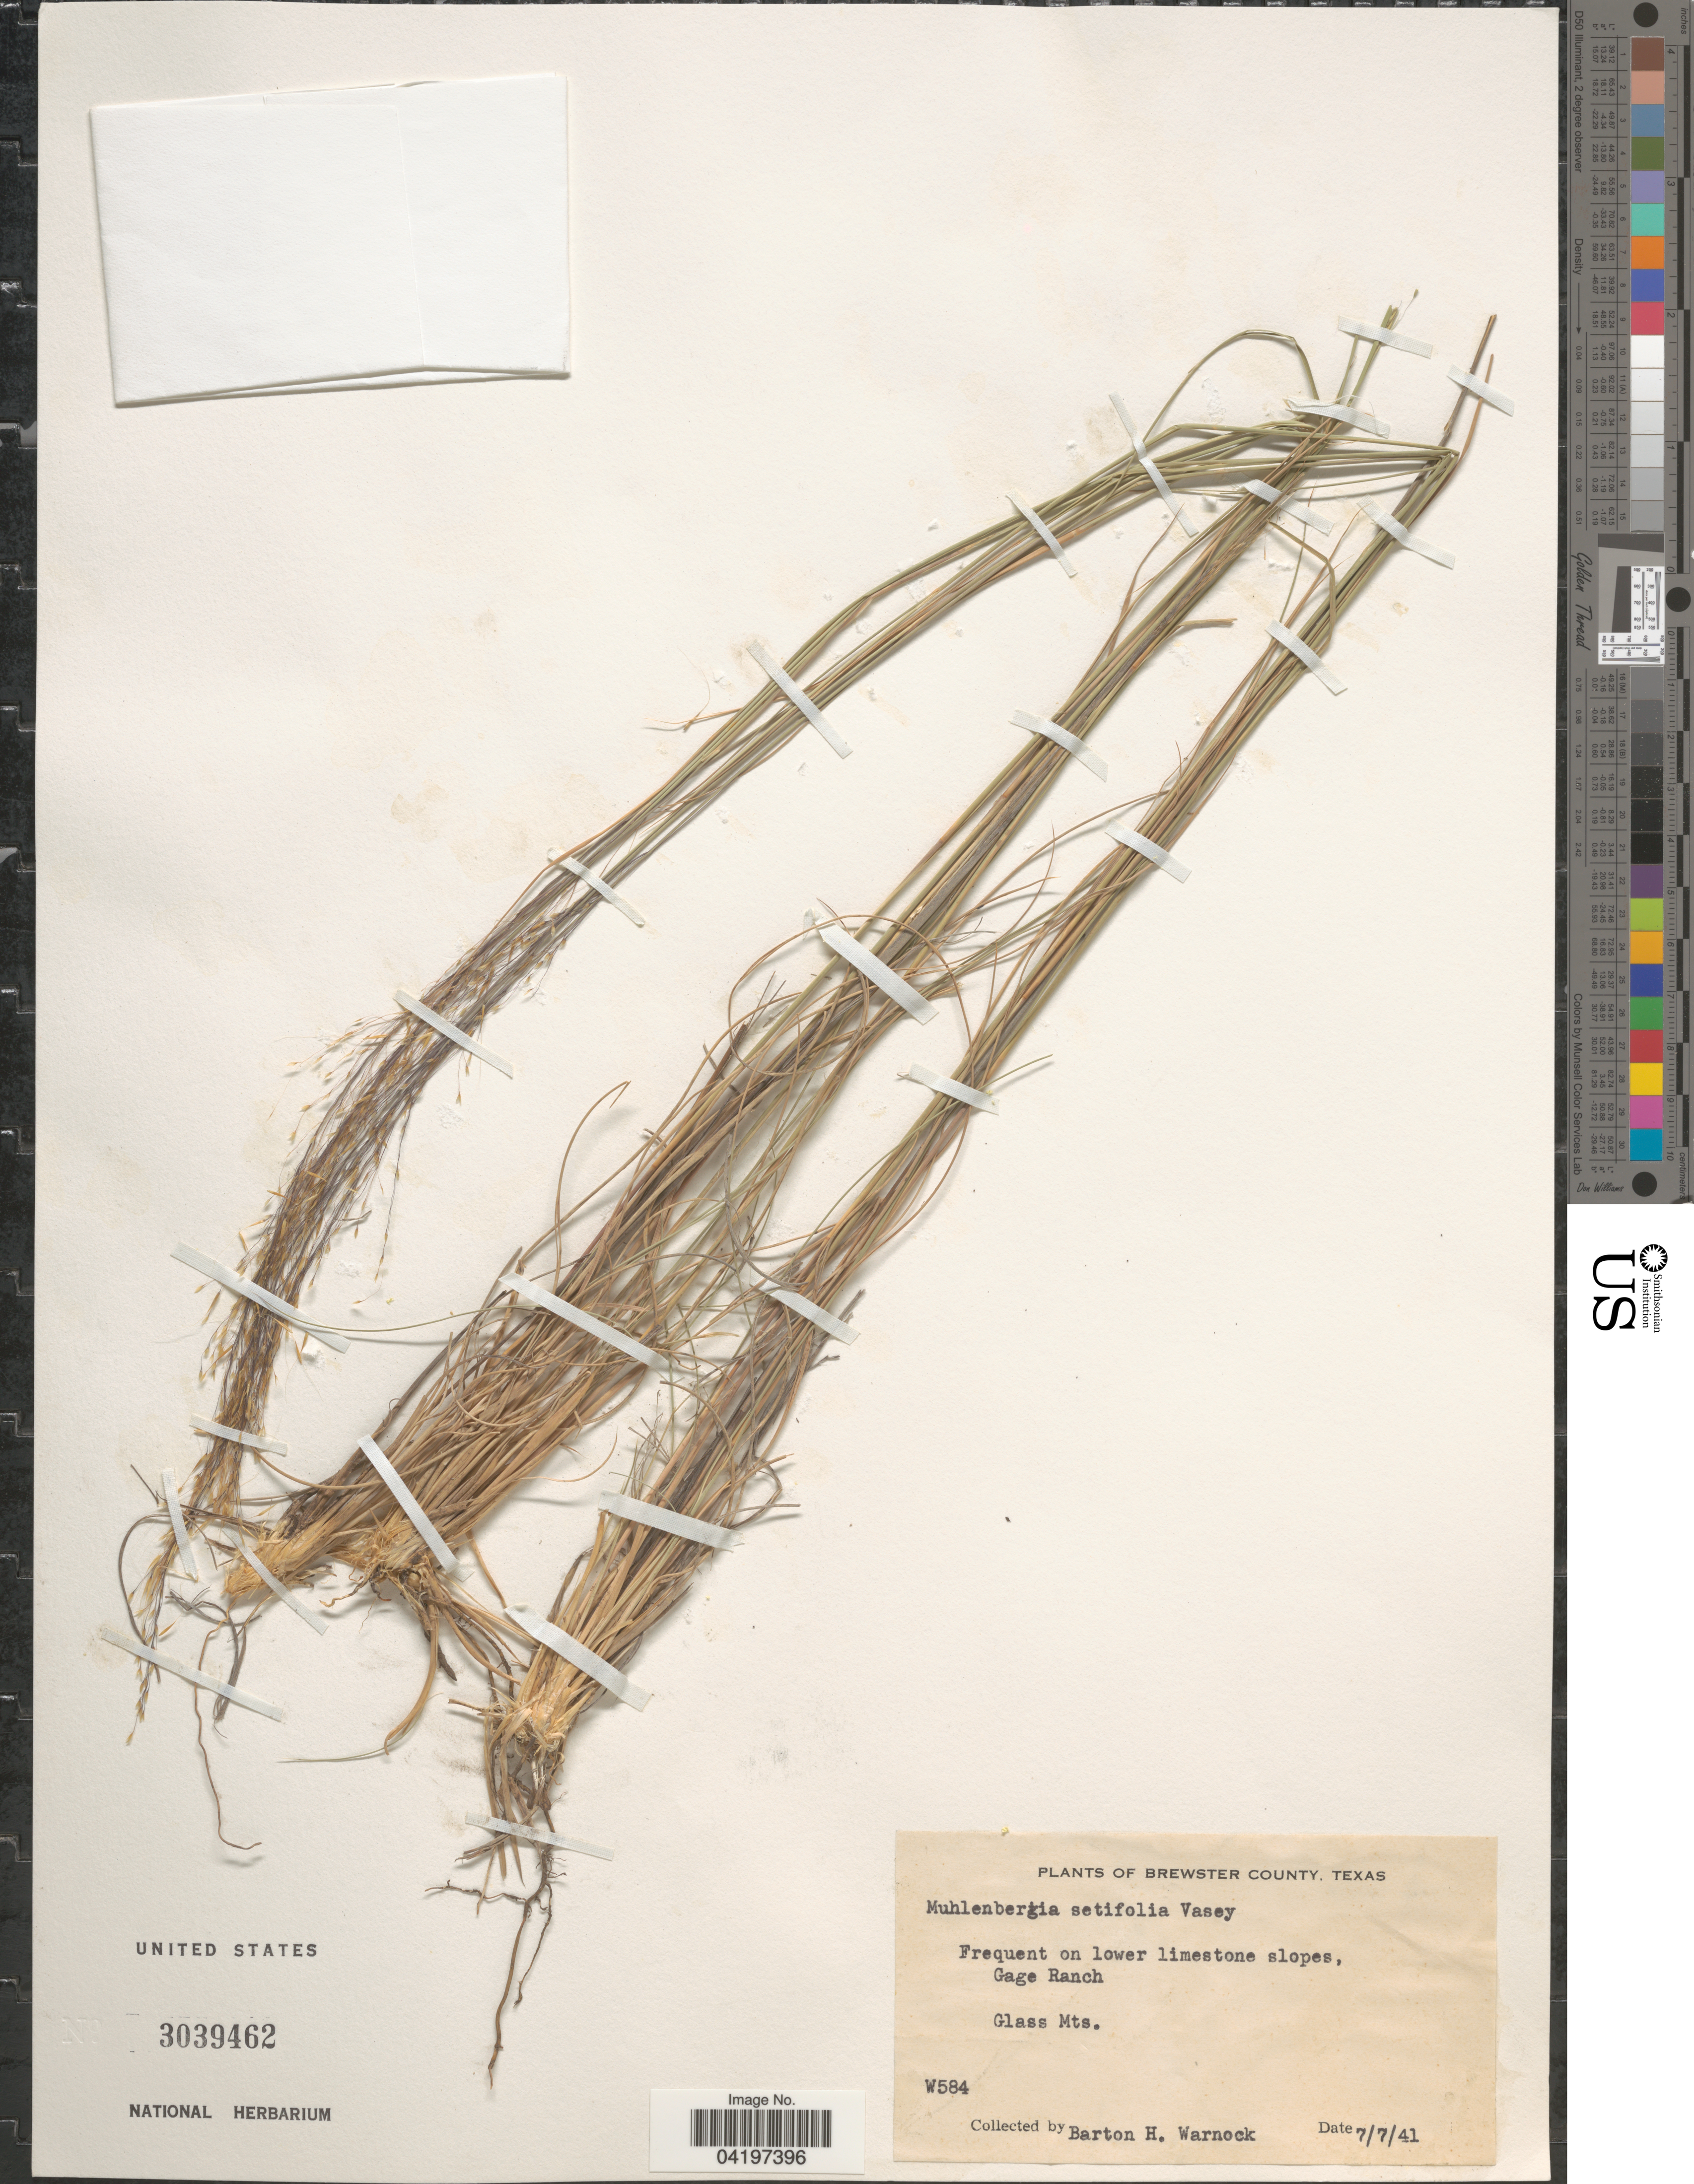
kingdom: Plantae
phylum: Tracheophyta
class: Liliopsida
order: Poales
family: Poaceae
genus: Muhlenbergia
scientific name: Muhlenbergia setifolia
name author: Vasey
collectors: B. H. Warnock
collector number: W584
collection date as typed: Transcribed d/m/y: 7/7/41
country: United States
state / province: Texas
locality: Brewster County. Gage Ranch. Glass Mts.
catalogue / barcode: US 3039462